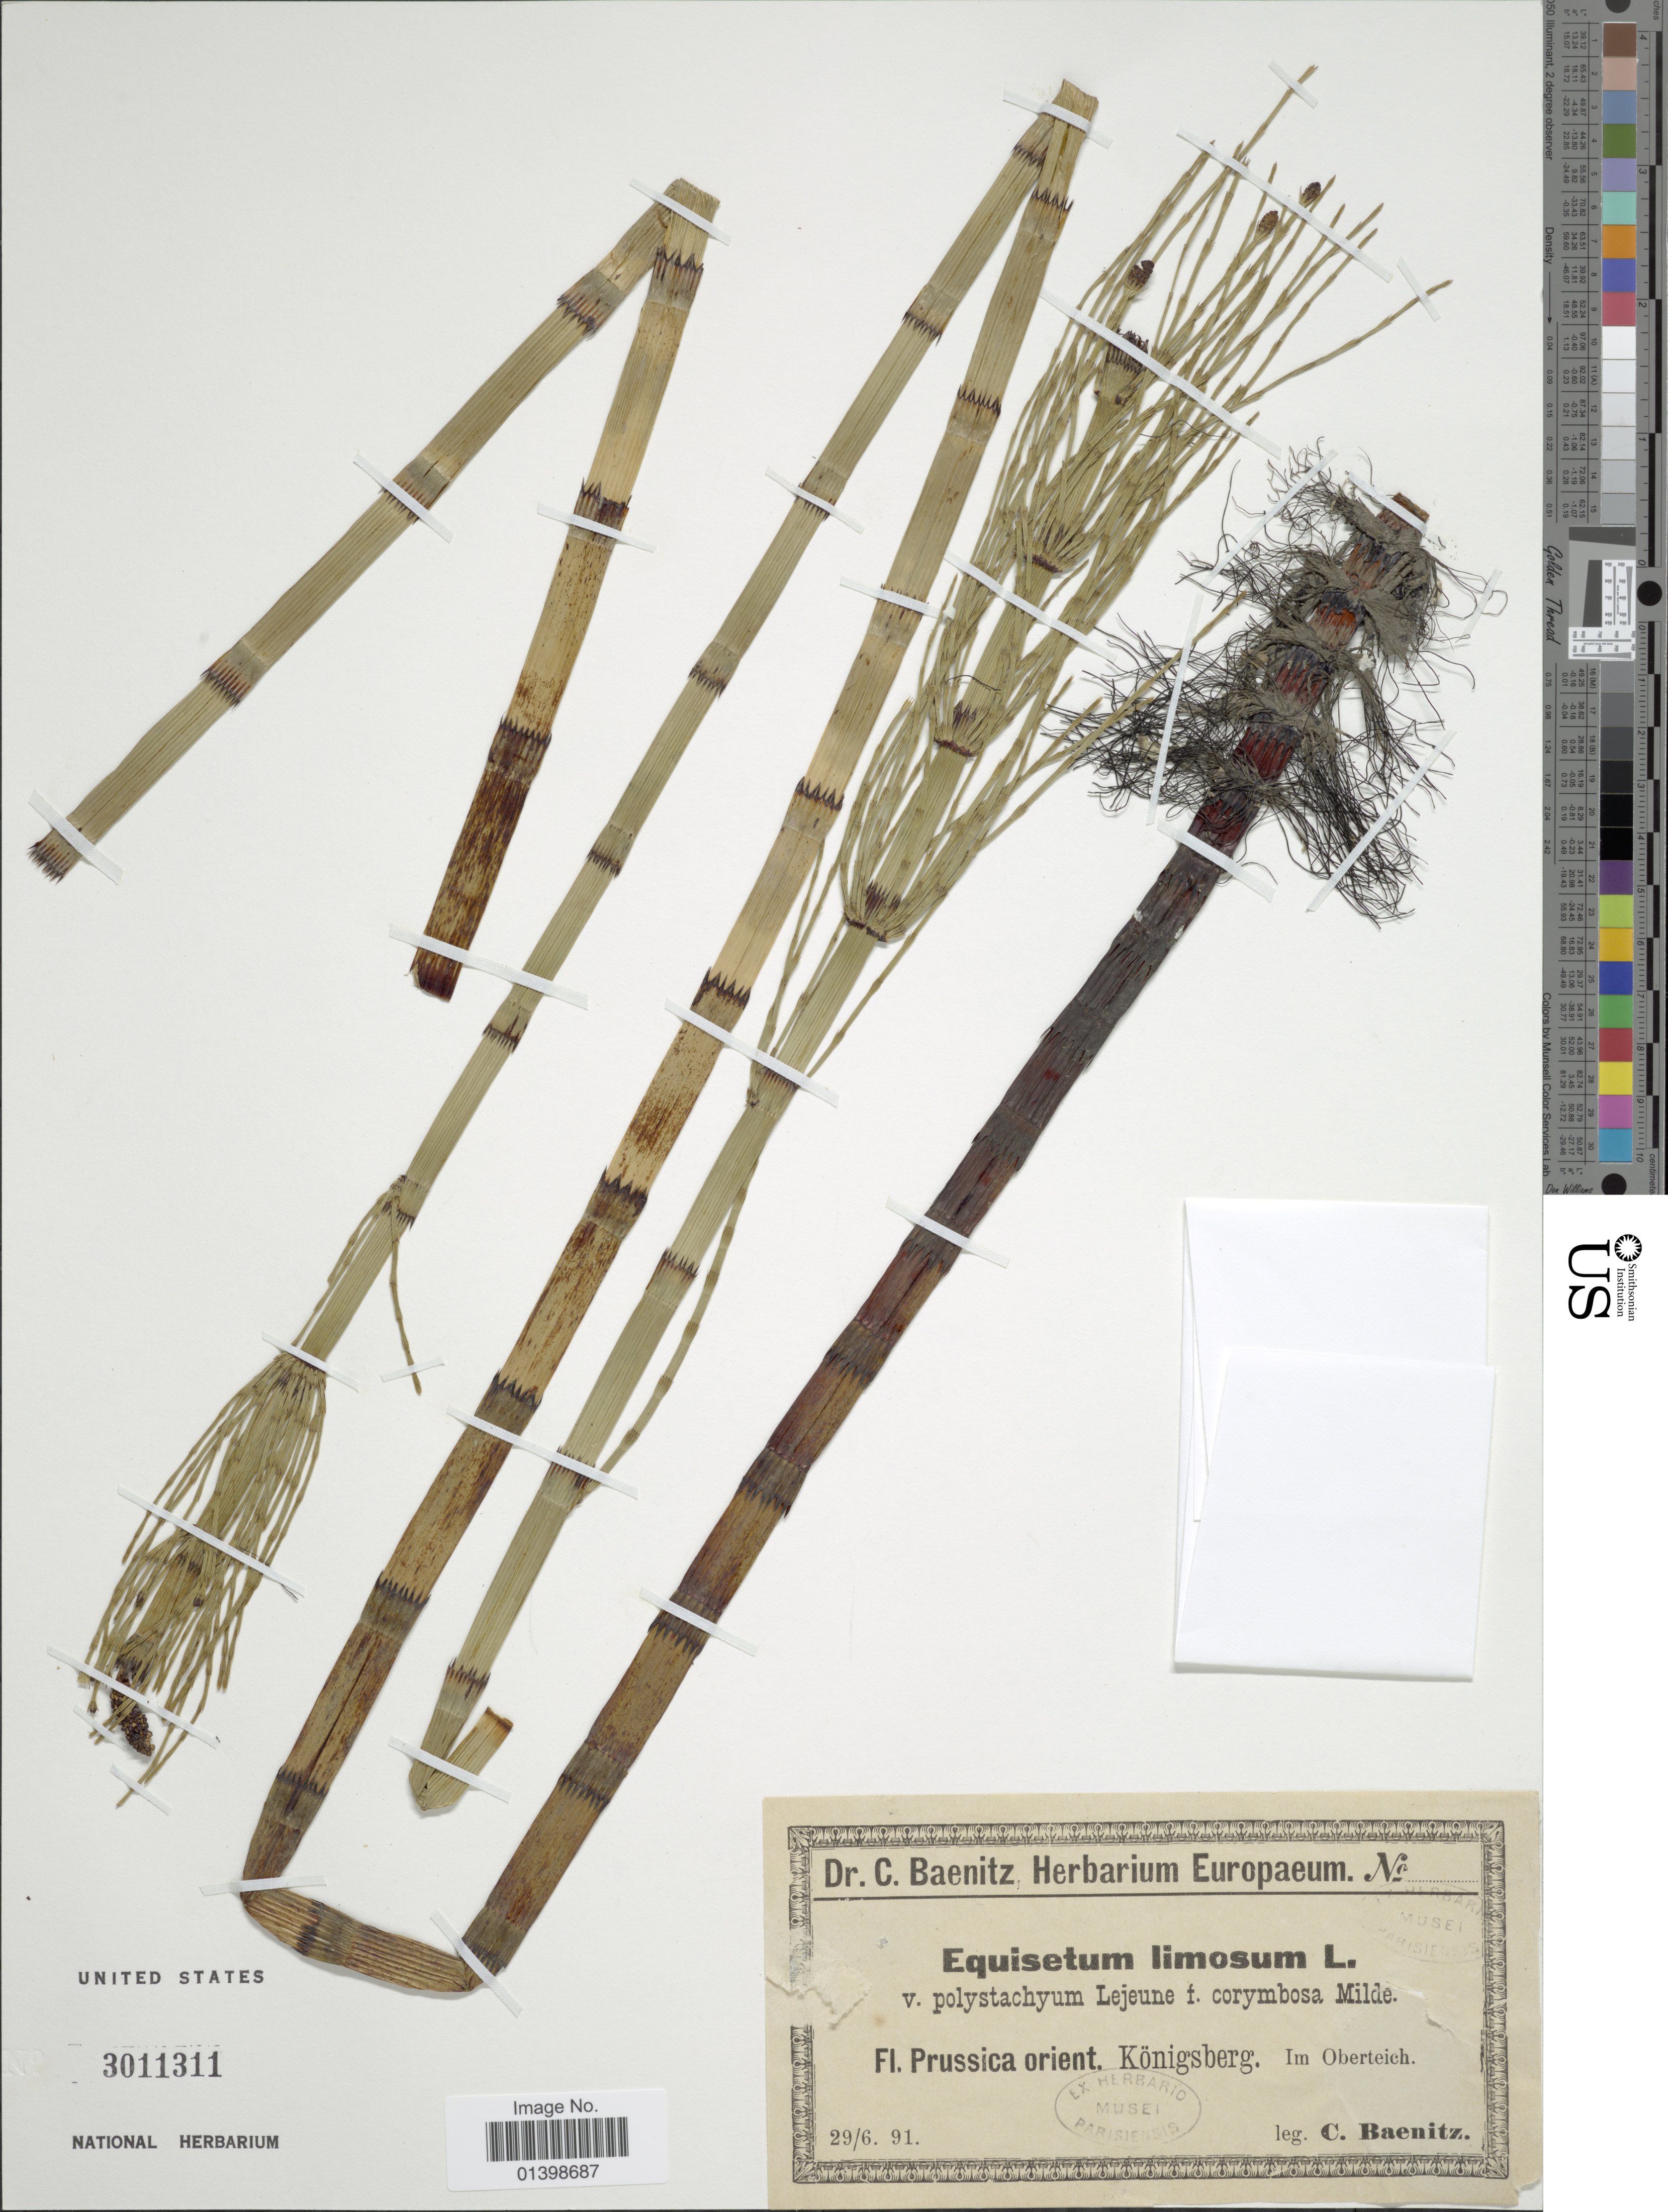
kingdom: Plantae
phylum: Tracheophyta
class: Polypodiopsida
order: Equisetales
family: Equisetaceae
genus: Equisetum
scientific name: Equisetum fluviatile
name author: L.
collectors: C. G. Baenitz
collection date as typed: Transcribed d/m/y: 29/6/91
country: Russian Federation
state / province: Kaliningrad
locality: Prussica orient. Königsberg. Im Oberteich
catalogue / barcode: US 3011311